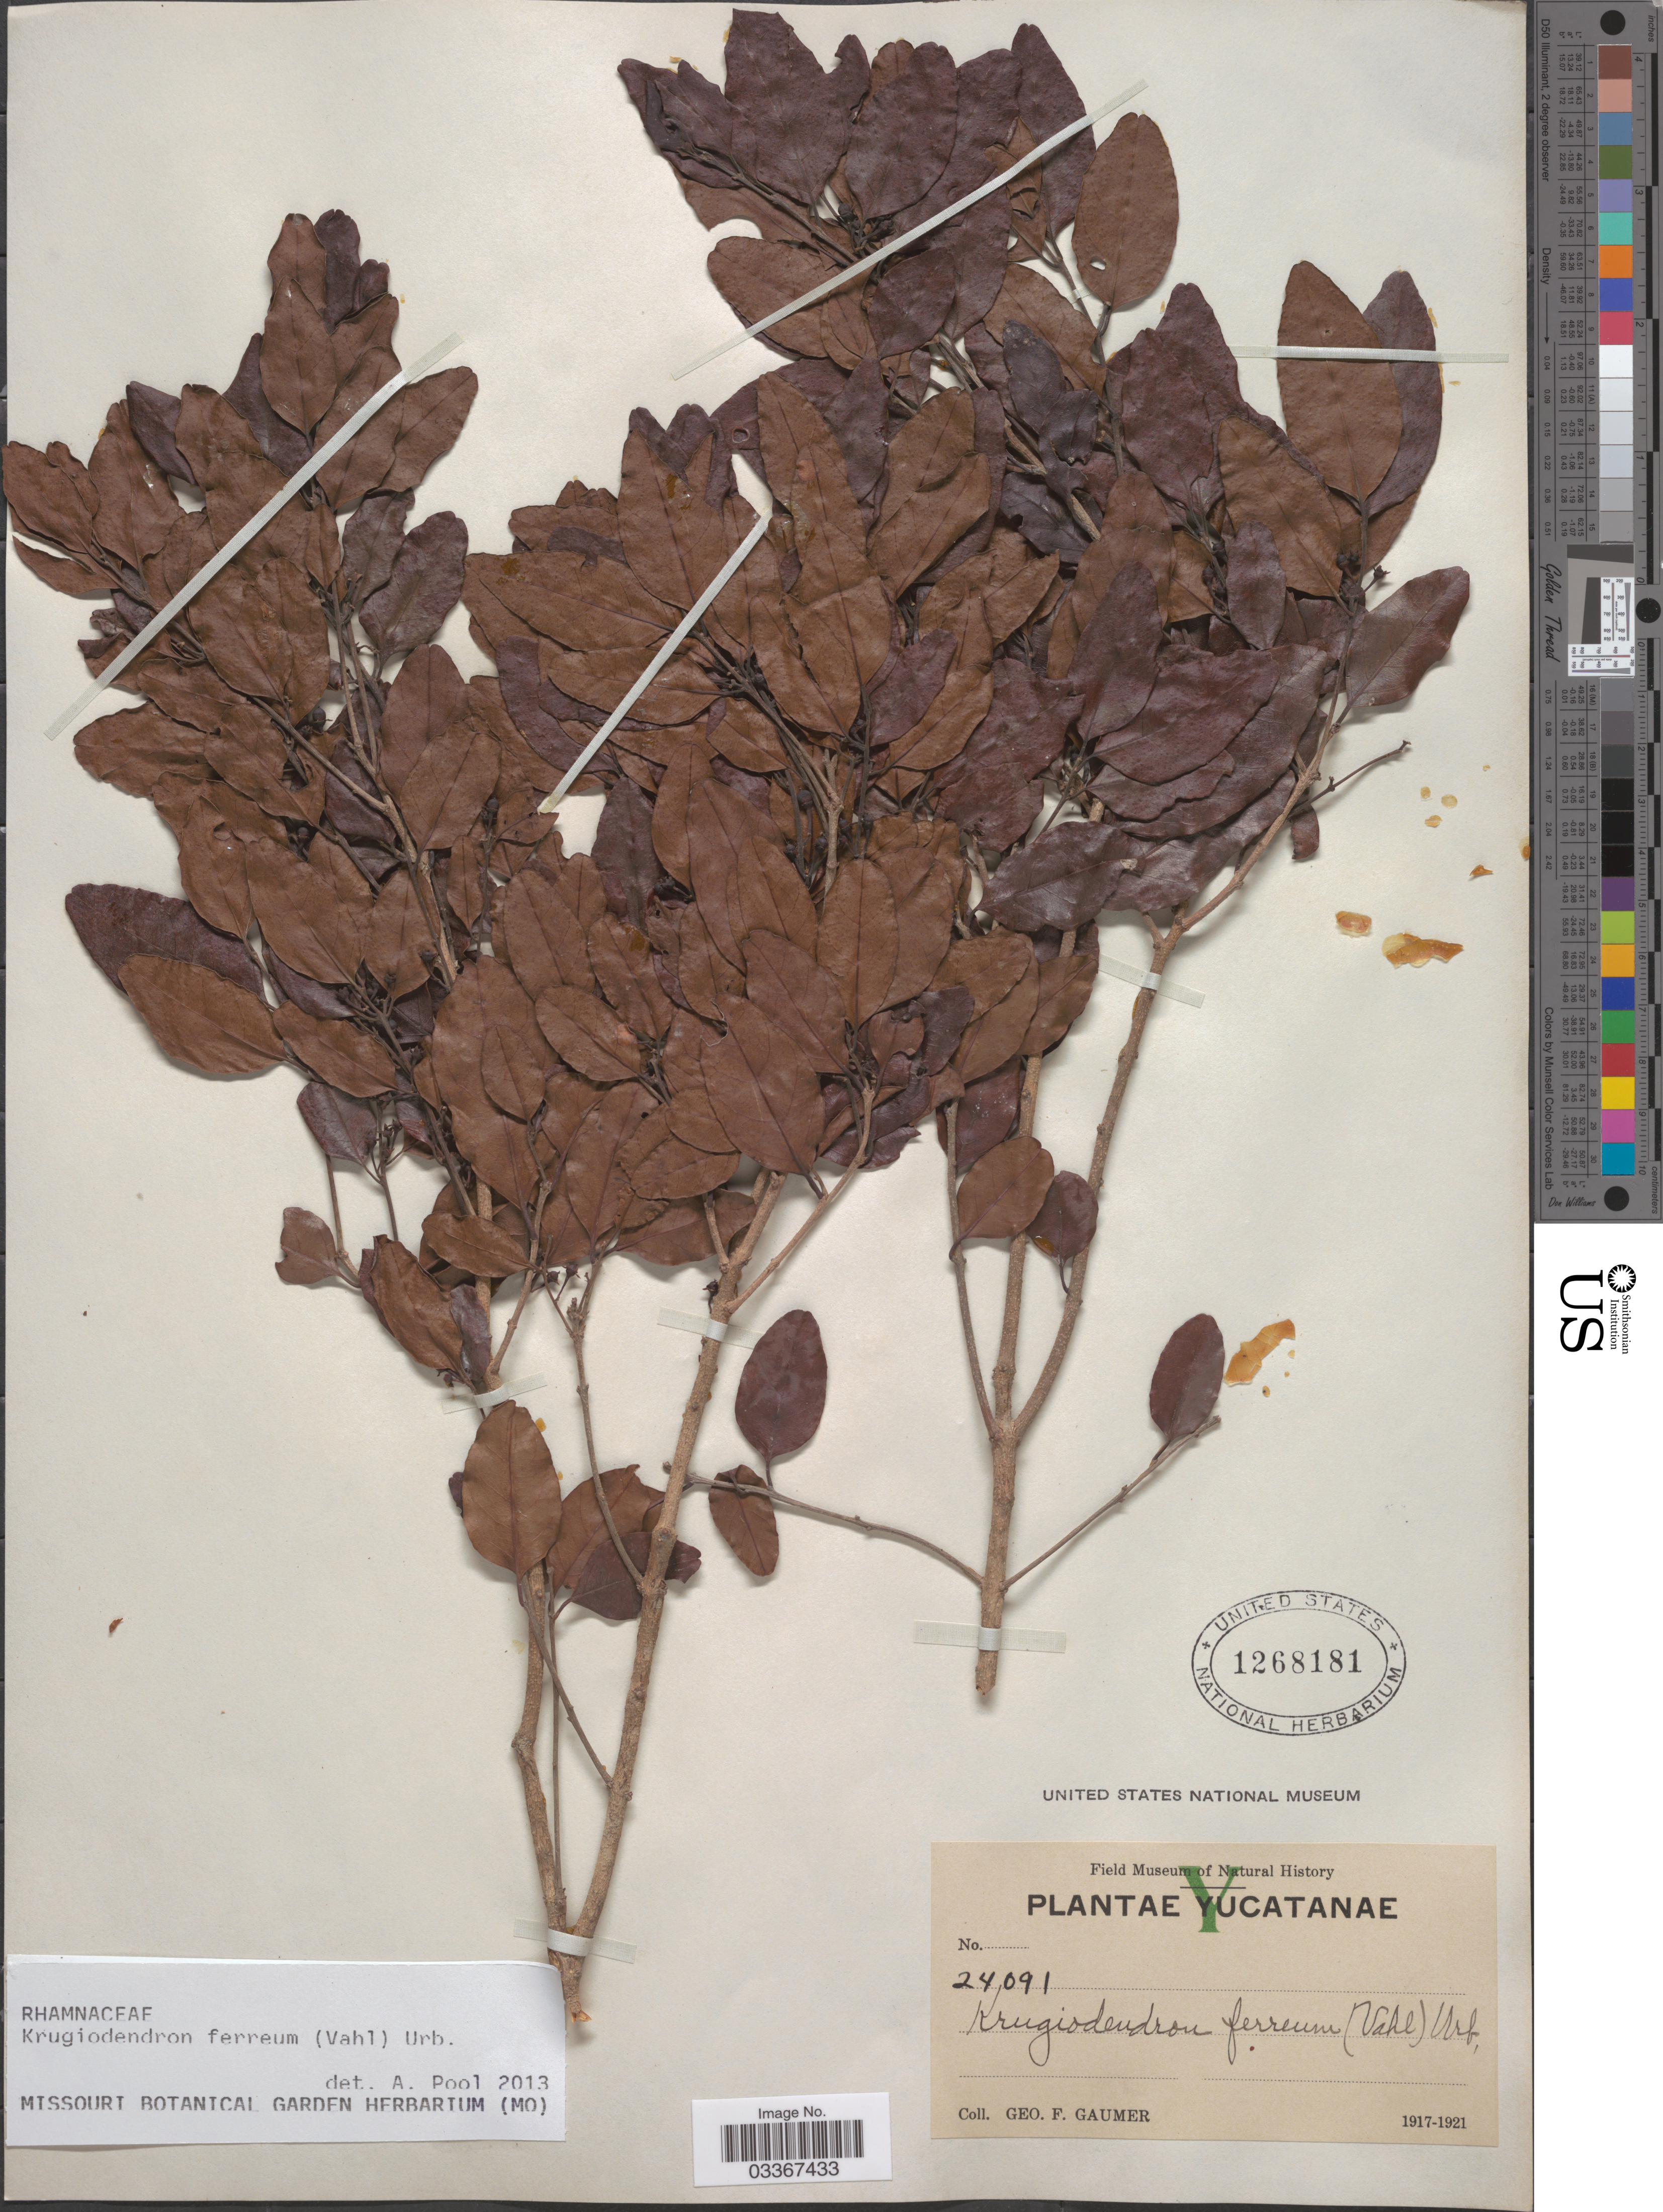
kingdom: Plantae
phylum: Tracheophyta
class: Magnoliopsida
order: Rosales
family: Rhamnaceae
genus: Krugiodendron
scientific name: Krugiodendron ferreum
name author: (Vahl) Urb.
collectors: G. F. Gaumer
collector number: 24091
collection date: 1917/1921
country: Mexico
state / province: Yucatán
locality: Yucatanae.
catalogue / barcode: US 1268181